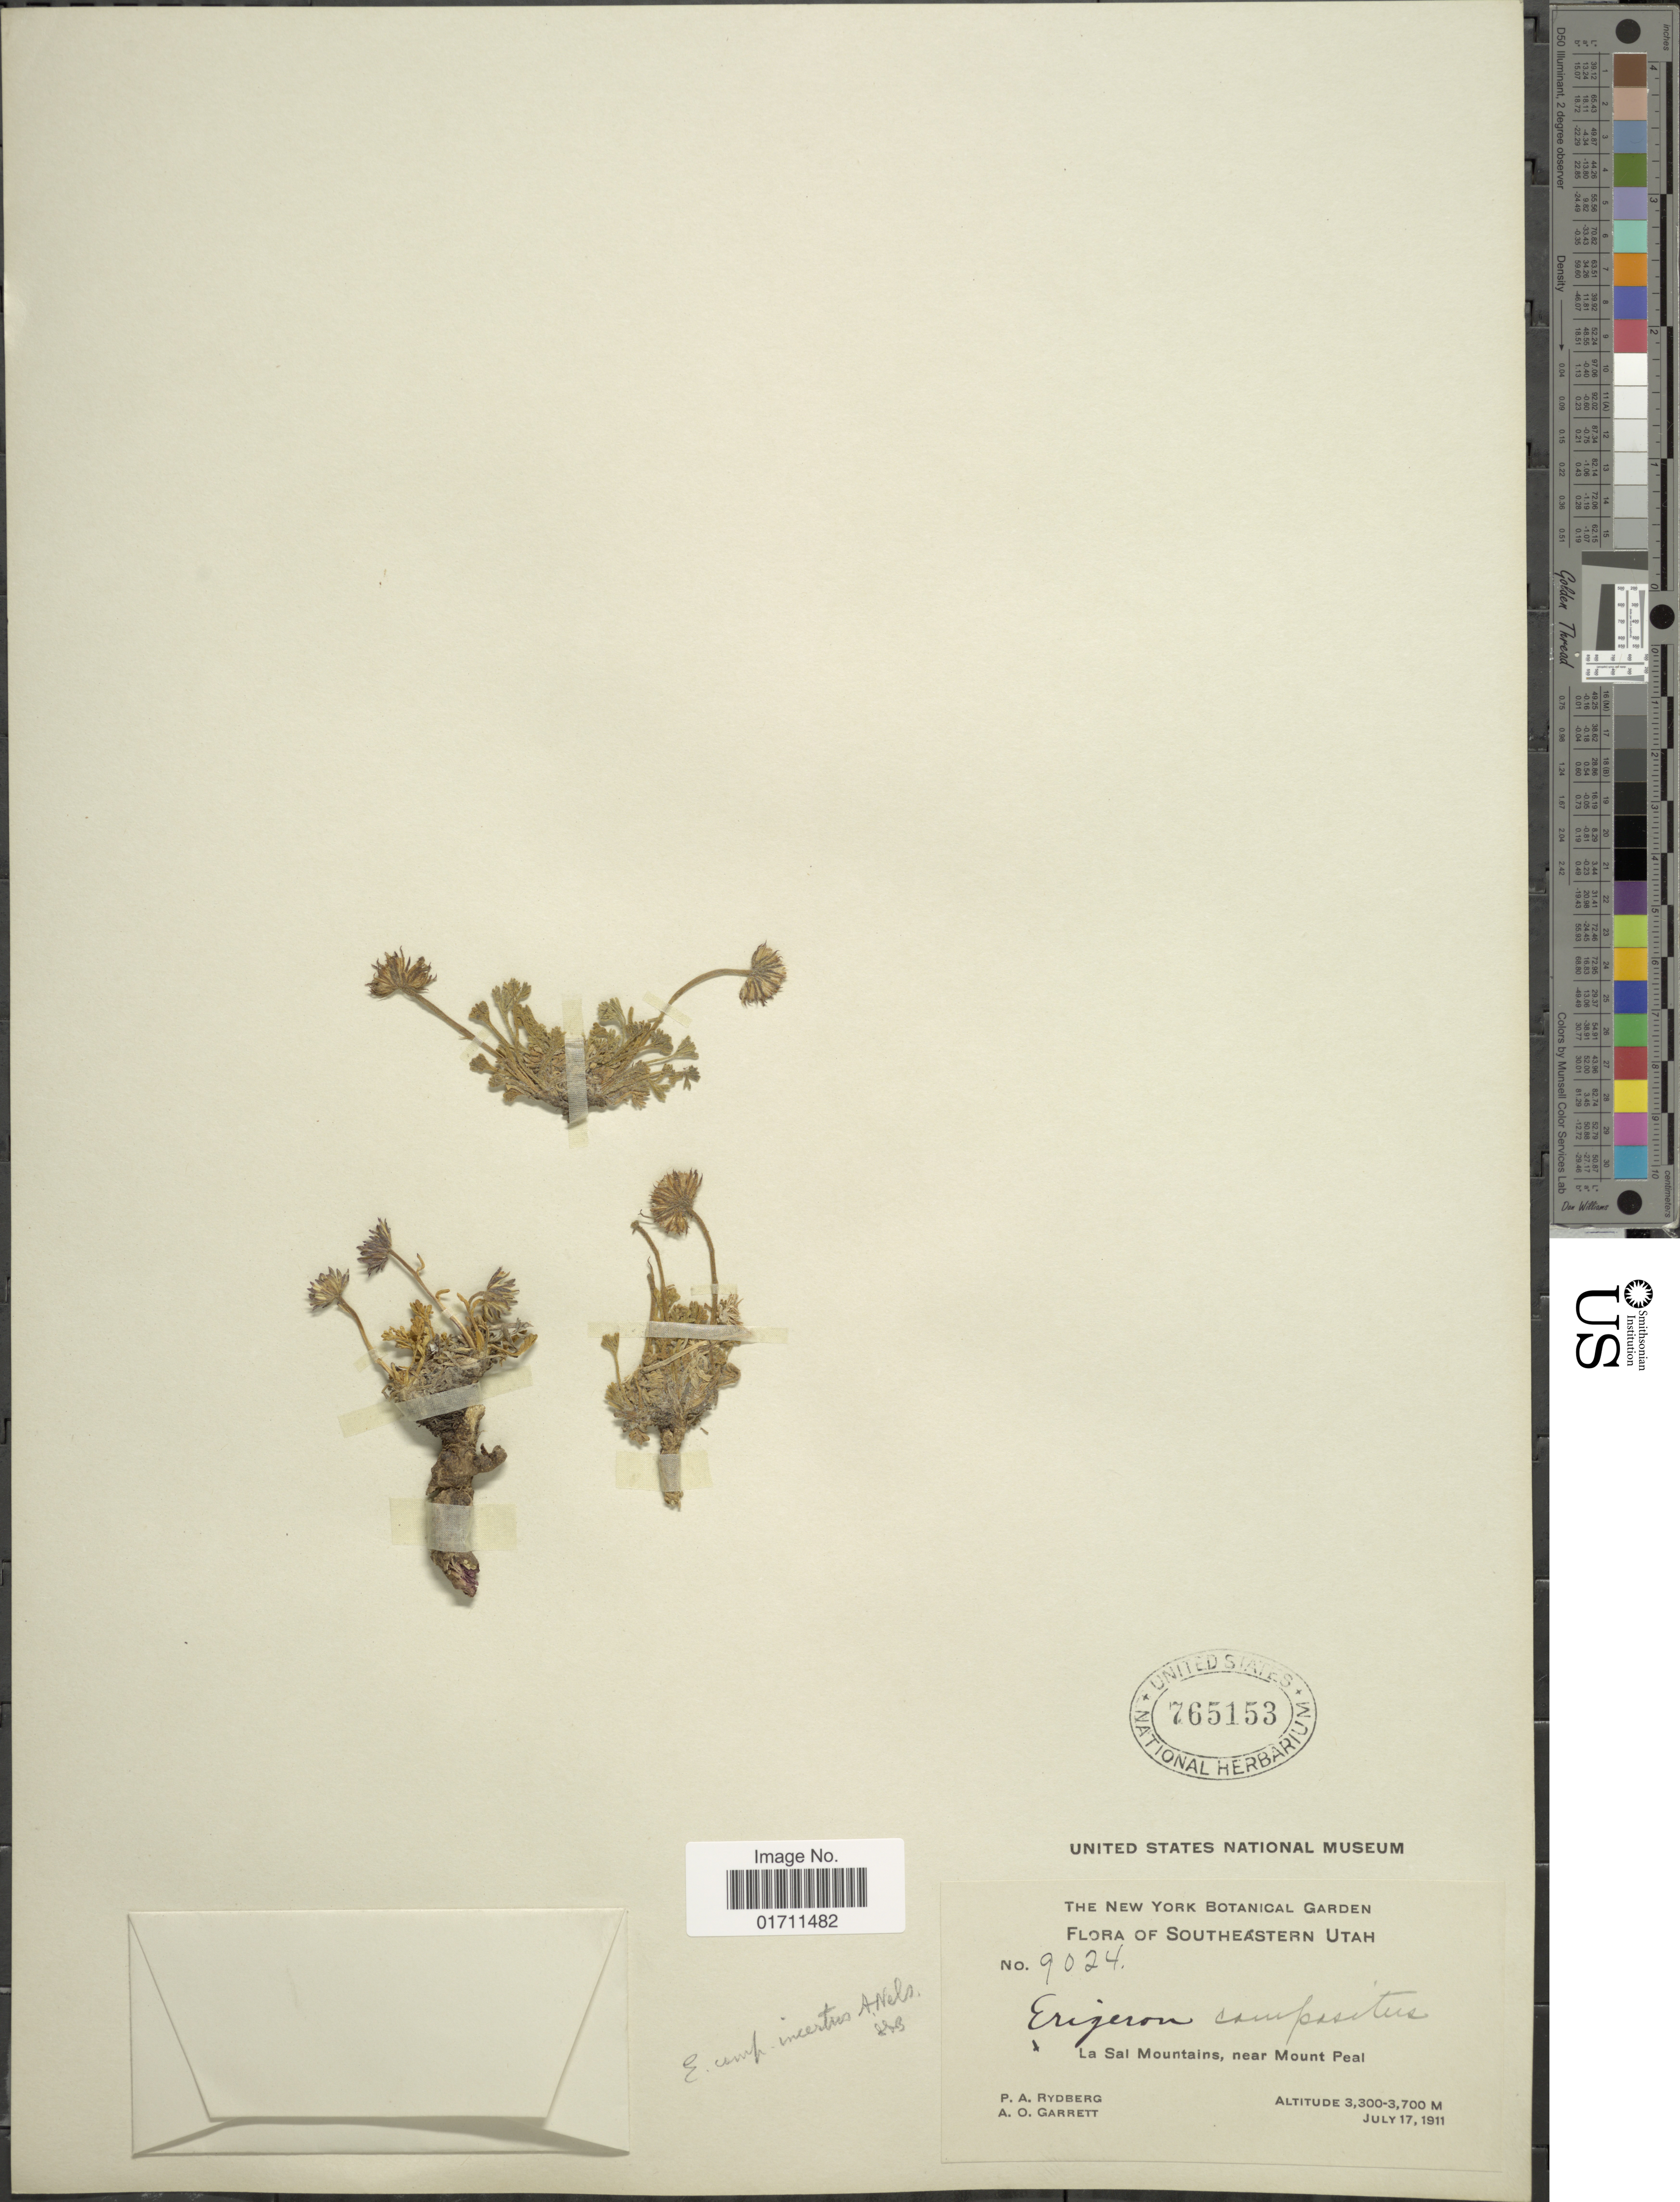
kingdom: Plantae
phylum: Tracheophyta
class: Magnoliopsida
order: Asterales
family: Asteraceae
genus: Erigeron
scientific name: Erigeron compositus var. incertus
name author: A. Nelson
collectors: P. A. Rydberg & A. O. Garrett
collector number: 9024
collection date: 1911-07-17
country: United States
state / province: Utah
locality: Southeastern Utah, La Sal Mountains, near Mount Peal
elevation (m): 3300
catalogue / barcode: US 765153